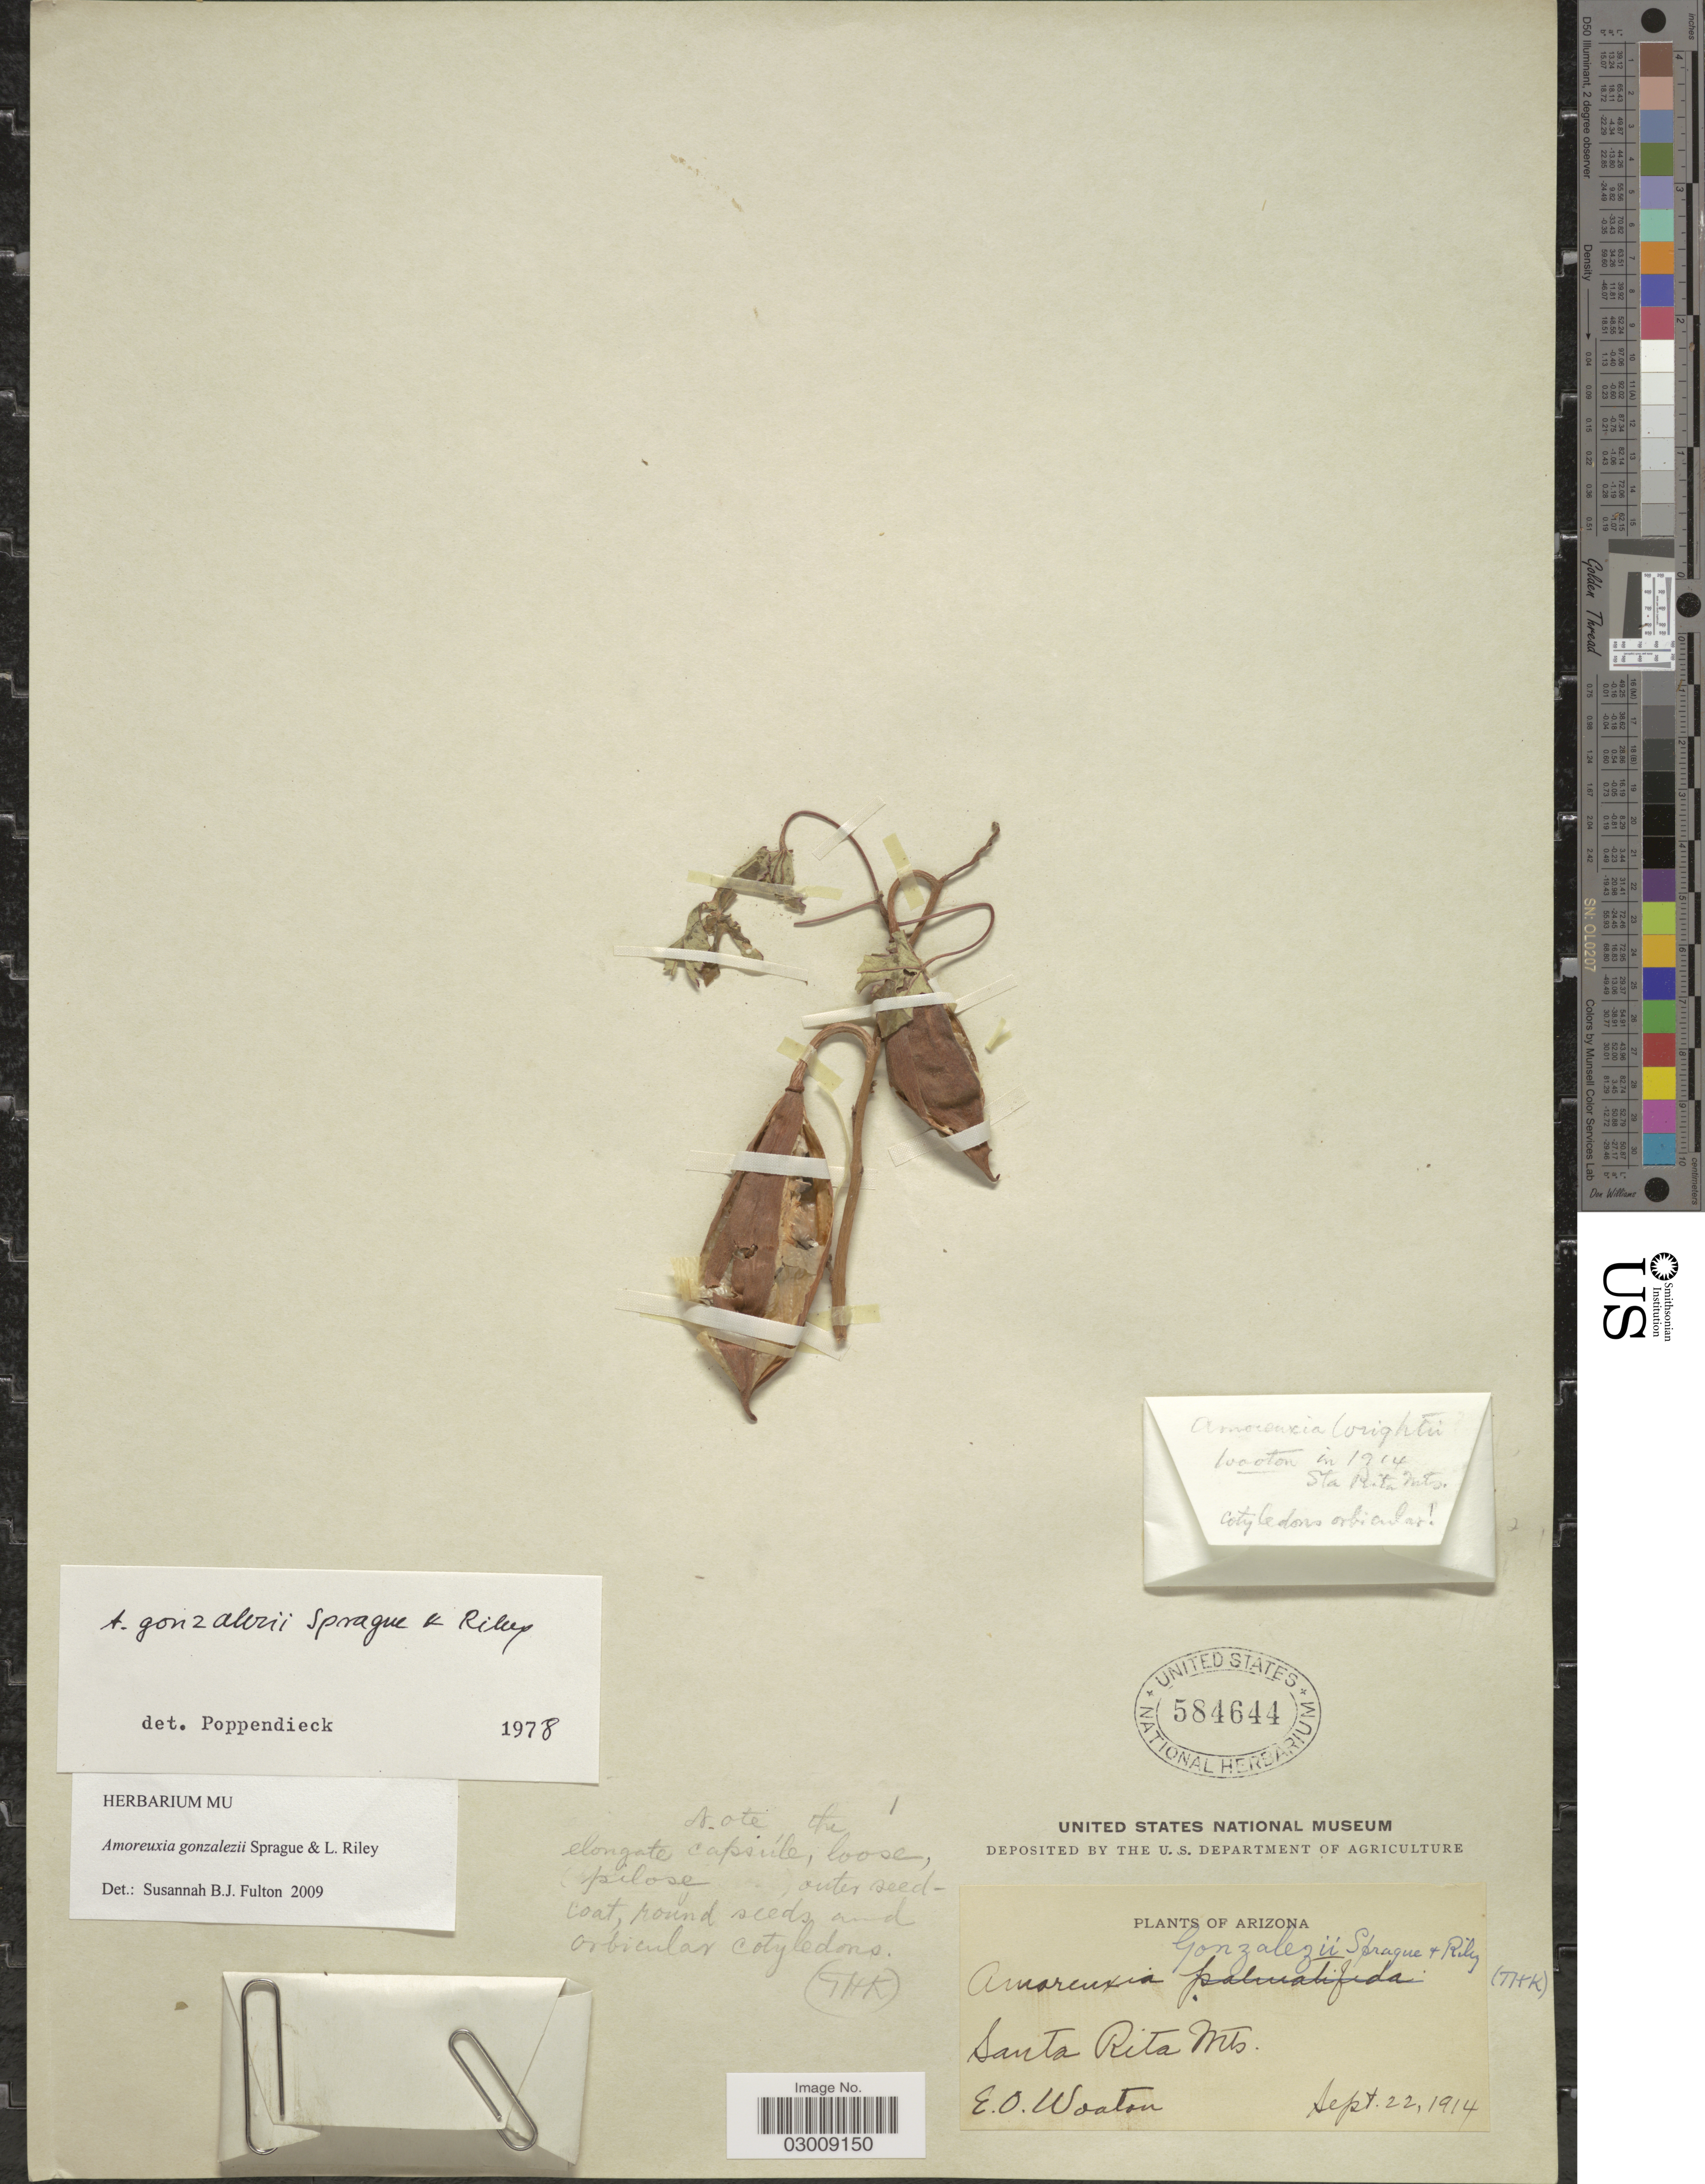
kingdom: Plantae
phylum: Tracheophyta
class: Magnoliopsida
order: Malvales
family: Cochlospermaceae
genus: Amoreuxia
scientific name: Amoreuxia gonzalezii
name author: Sprague & L. Riley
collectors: E. O. Wooton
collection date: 1914-09-22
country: United States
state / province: Arizona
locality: Santa Rita Mts.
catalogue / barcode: US 584644